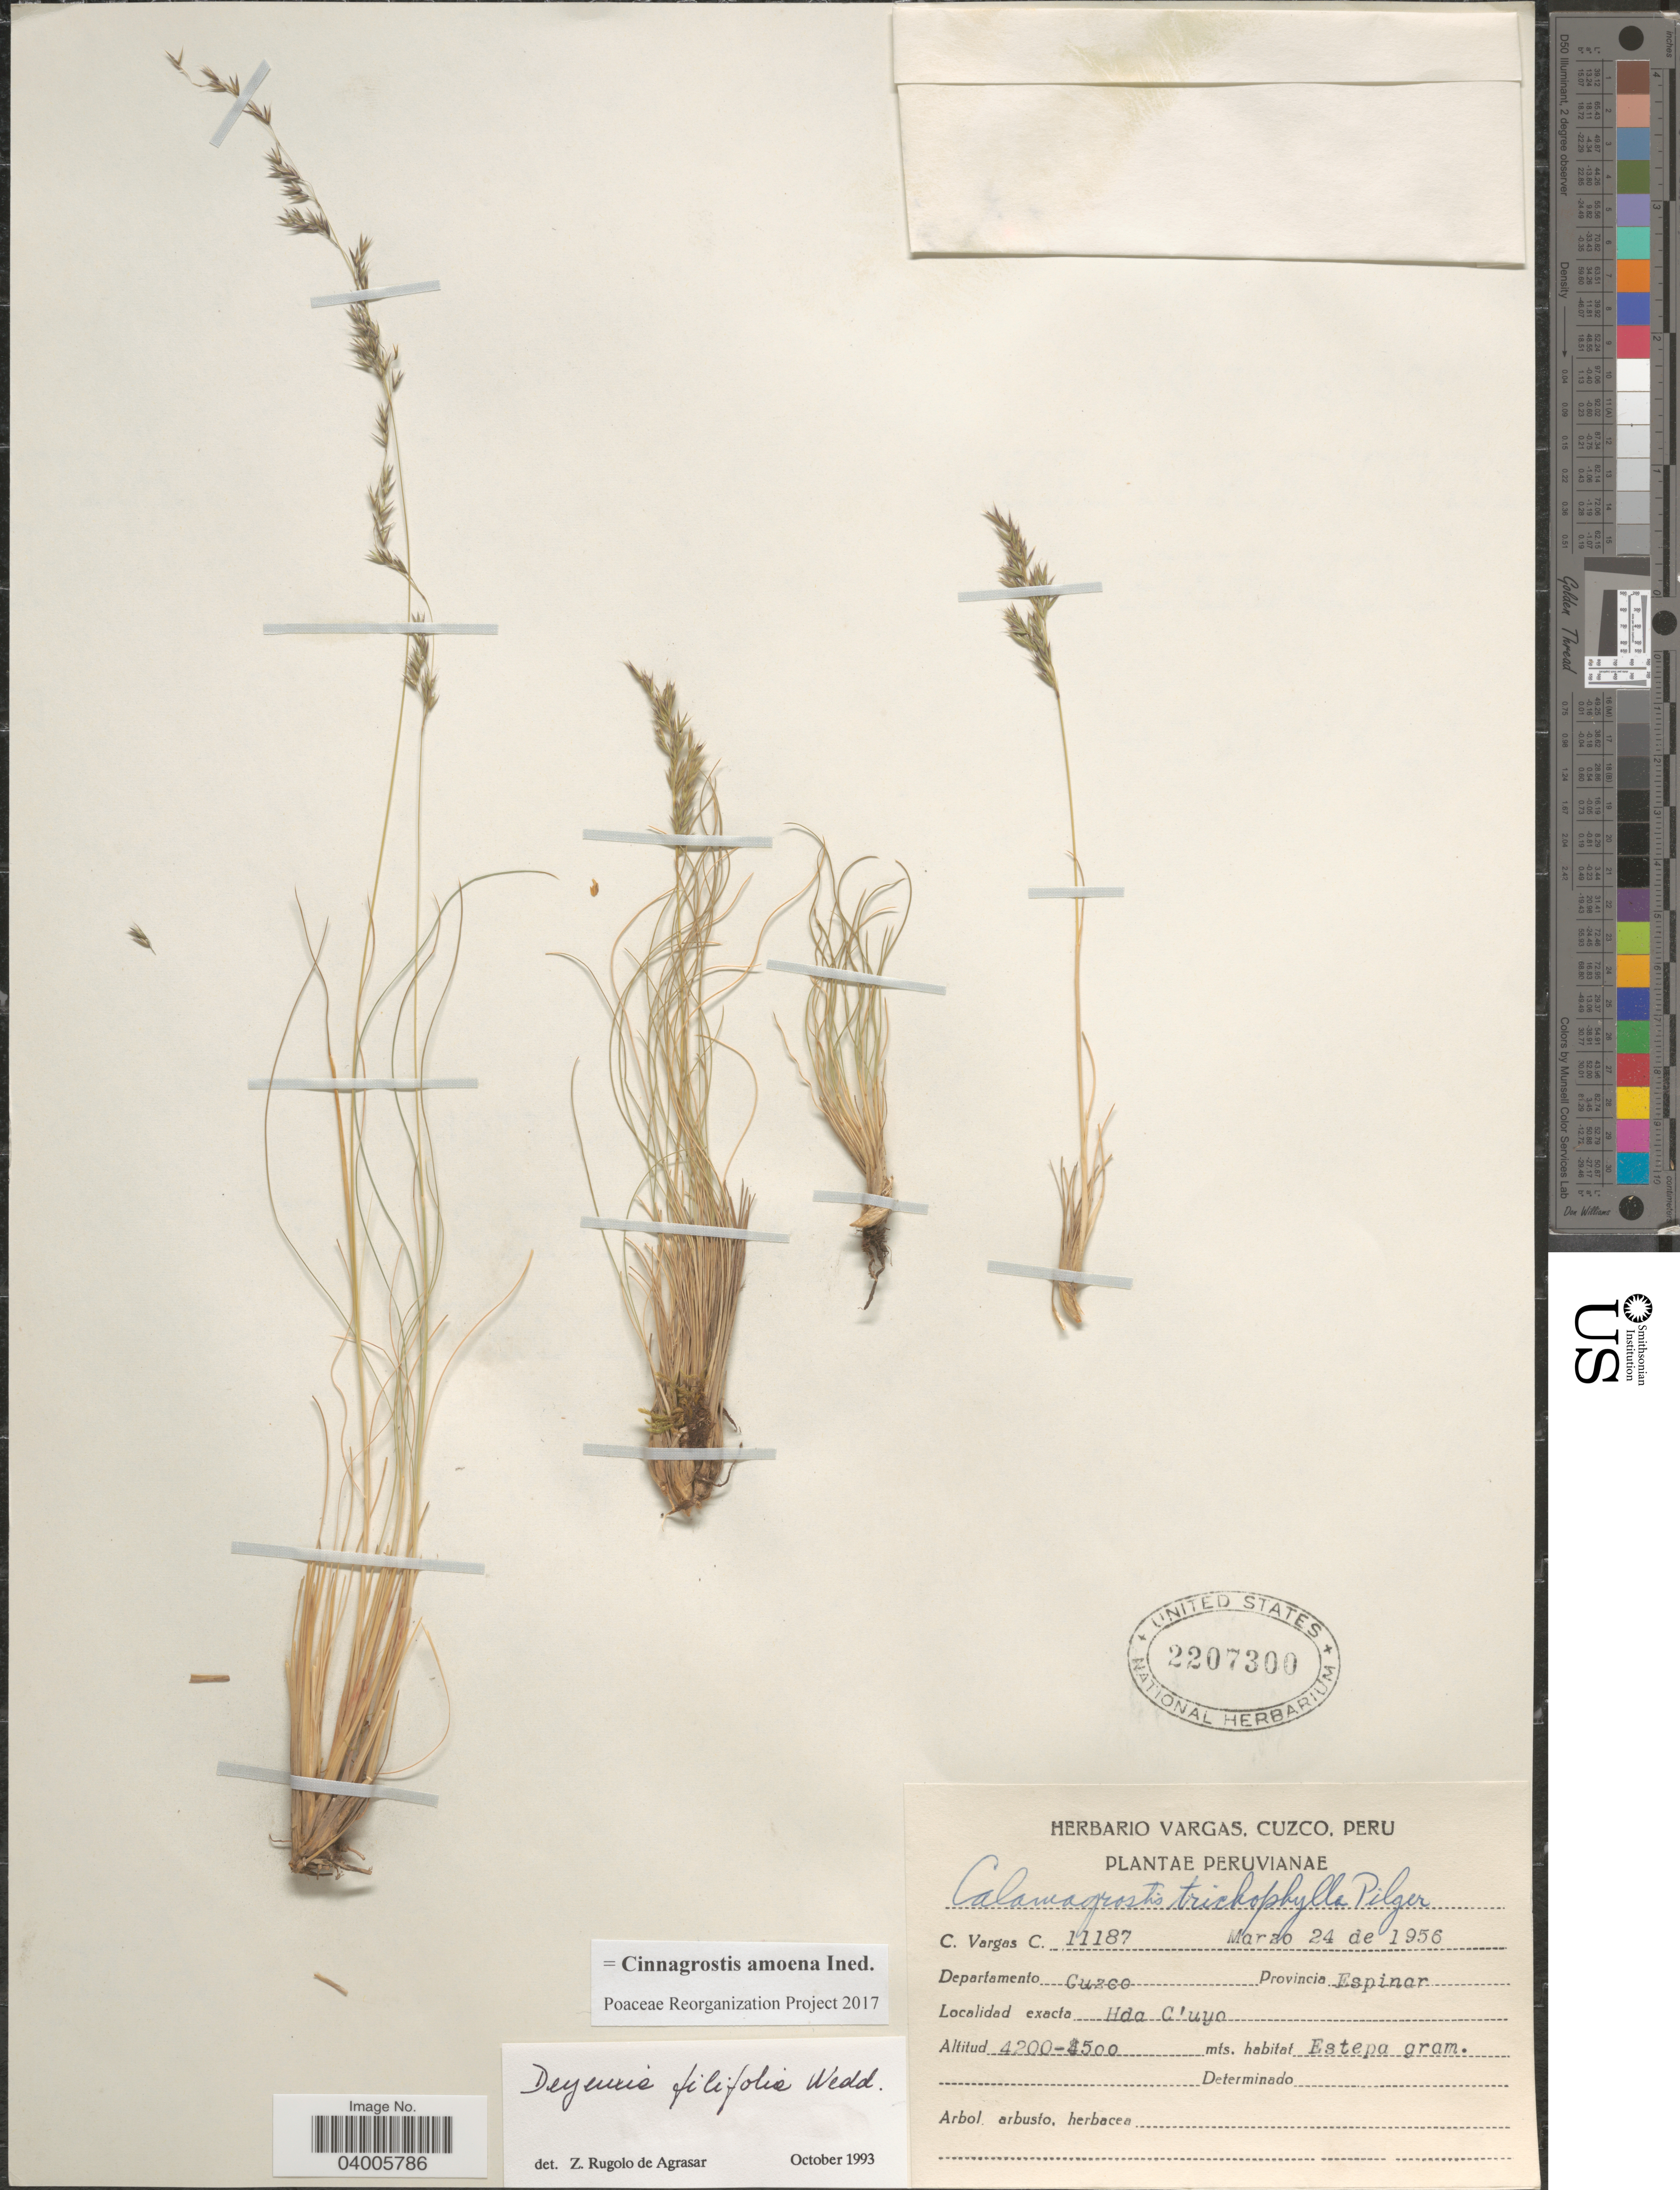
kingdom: Plantae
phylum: Tracheophyta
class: Liliopsida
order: Poales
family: Poaceae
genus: Cinnagrostis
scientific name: Cinnagrostis filifolia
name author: (Wedd.) P.M. Peterson et al.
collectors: C. Vargas Calderón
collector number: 11187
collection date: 1956-03-24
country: Peru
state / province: Cusco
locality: Departamento Cuzco. Provincia Espinar. Hda C'uyo.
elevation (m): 4200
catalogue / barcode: US 2207300